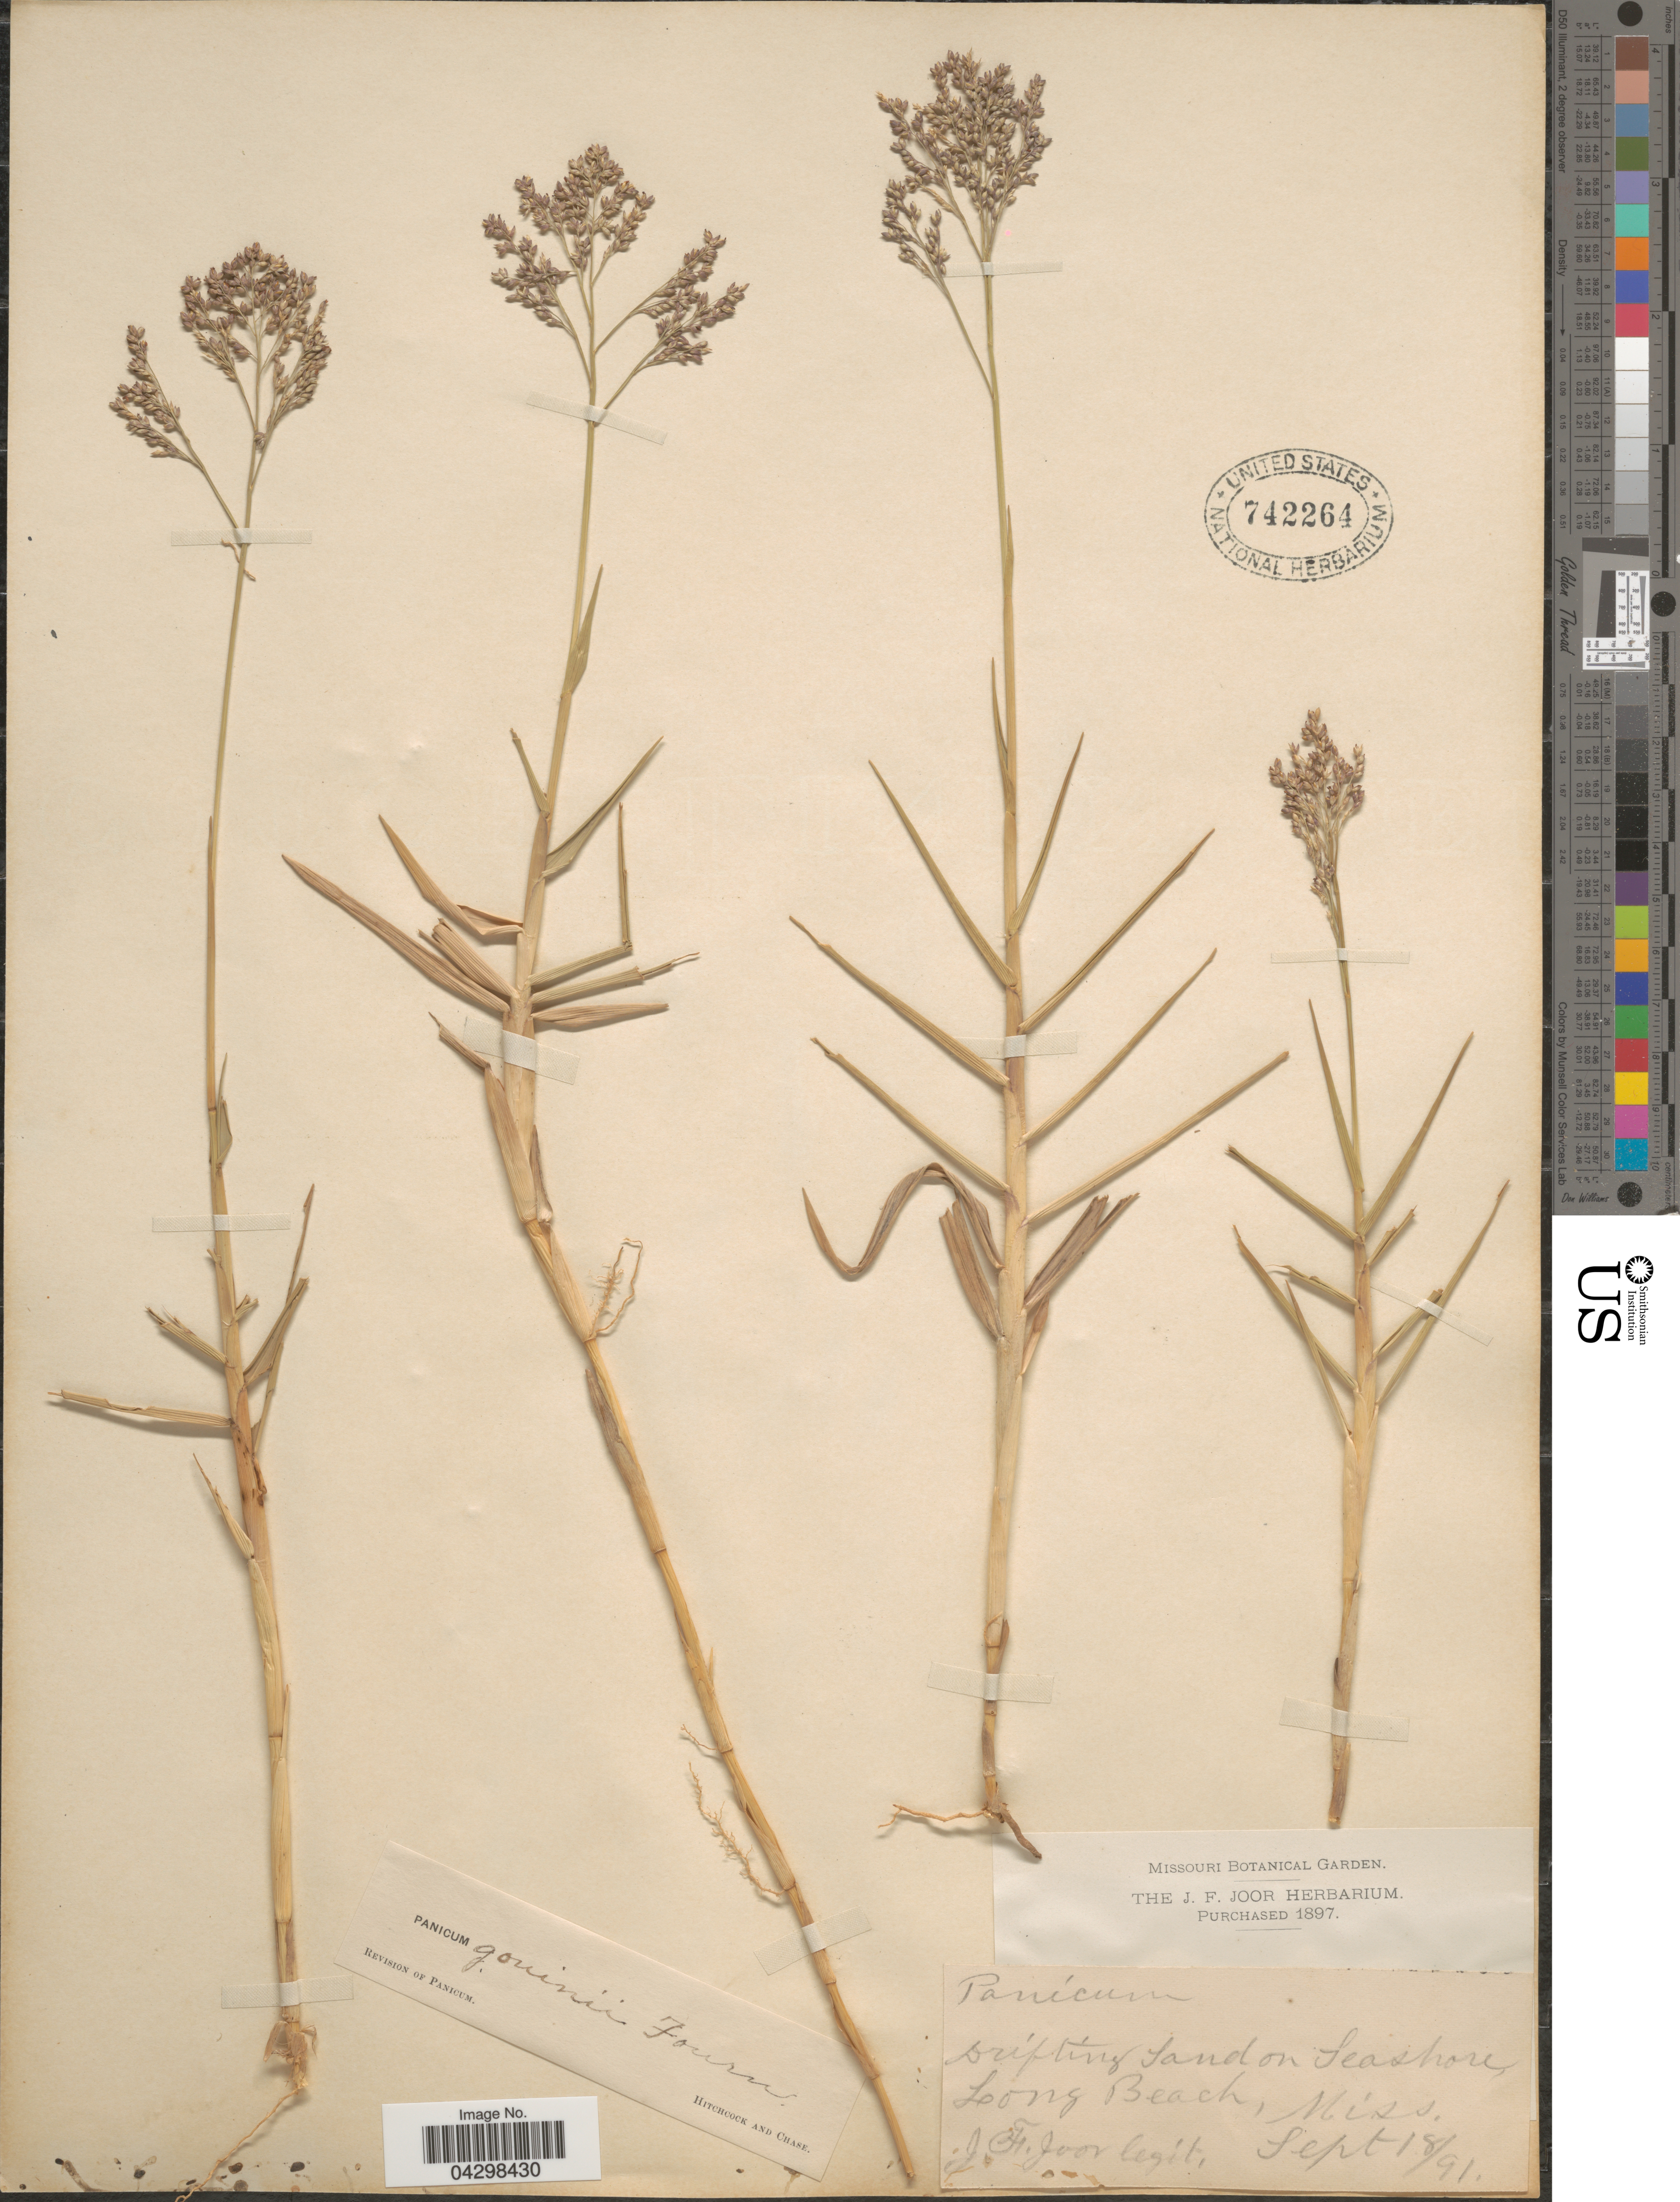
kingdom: Plantae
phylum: Tracheophyta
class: Liliopsida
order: Poales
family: Poaceae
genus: Panicum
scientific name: Panicum gouinii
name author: E. Fourn.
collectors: J. F. Joor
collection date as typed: Transcribed d/m/y: 18/9/91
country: United States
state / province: Mississippi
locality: Drifting Sand on Seashore. Long Beach.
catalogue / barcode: US 742264